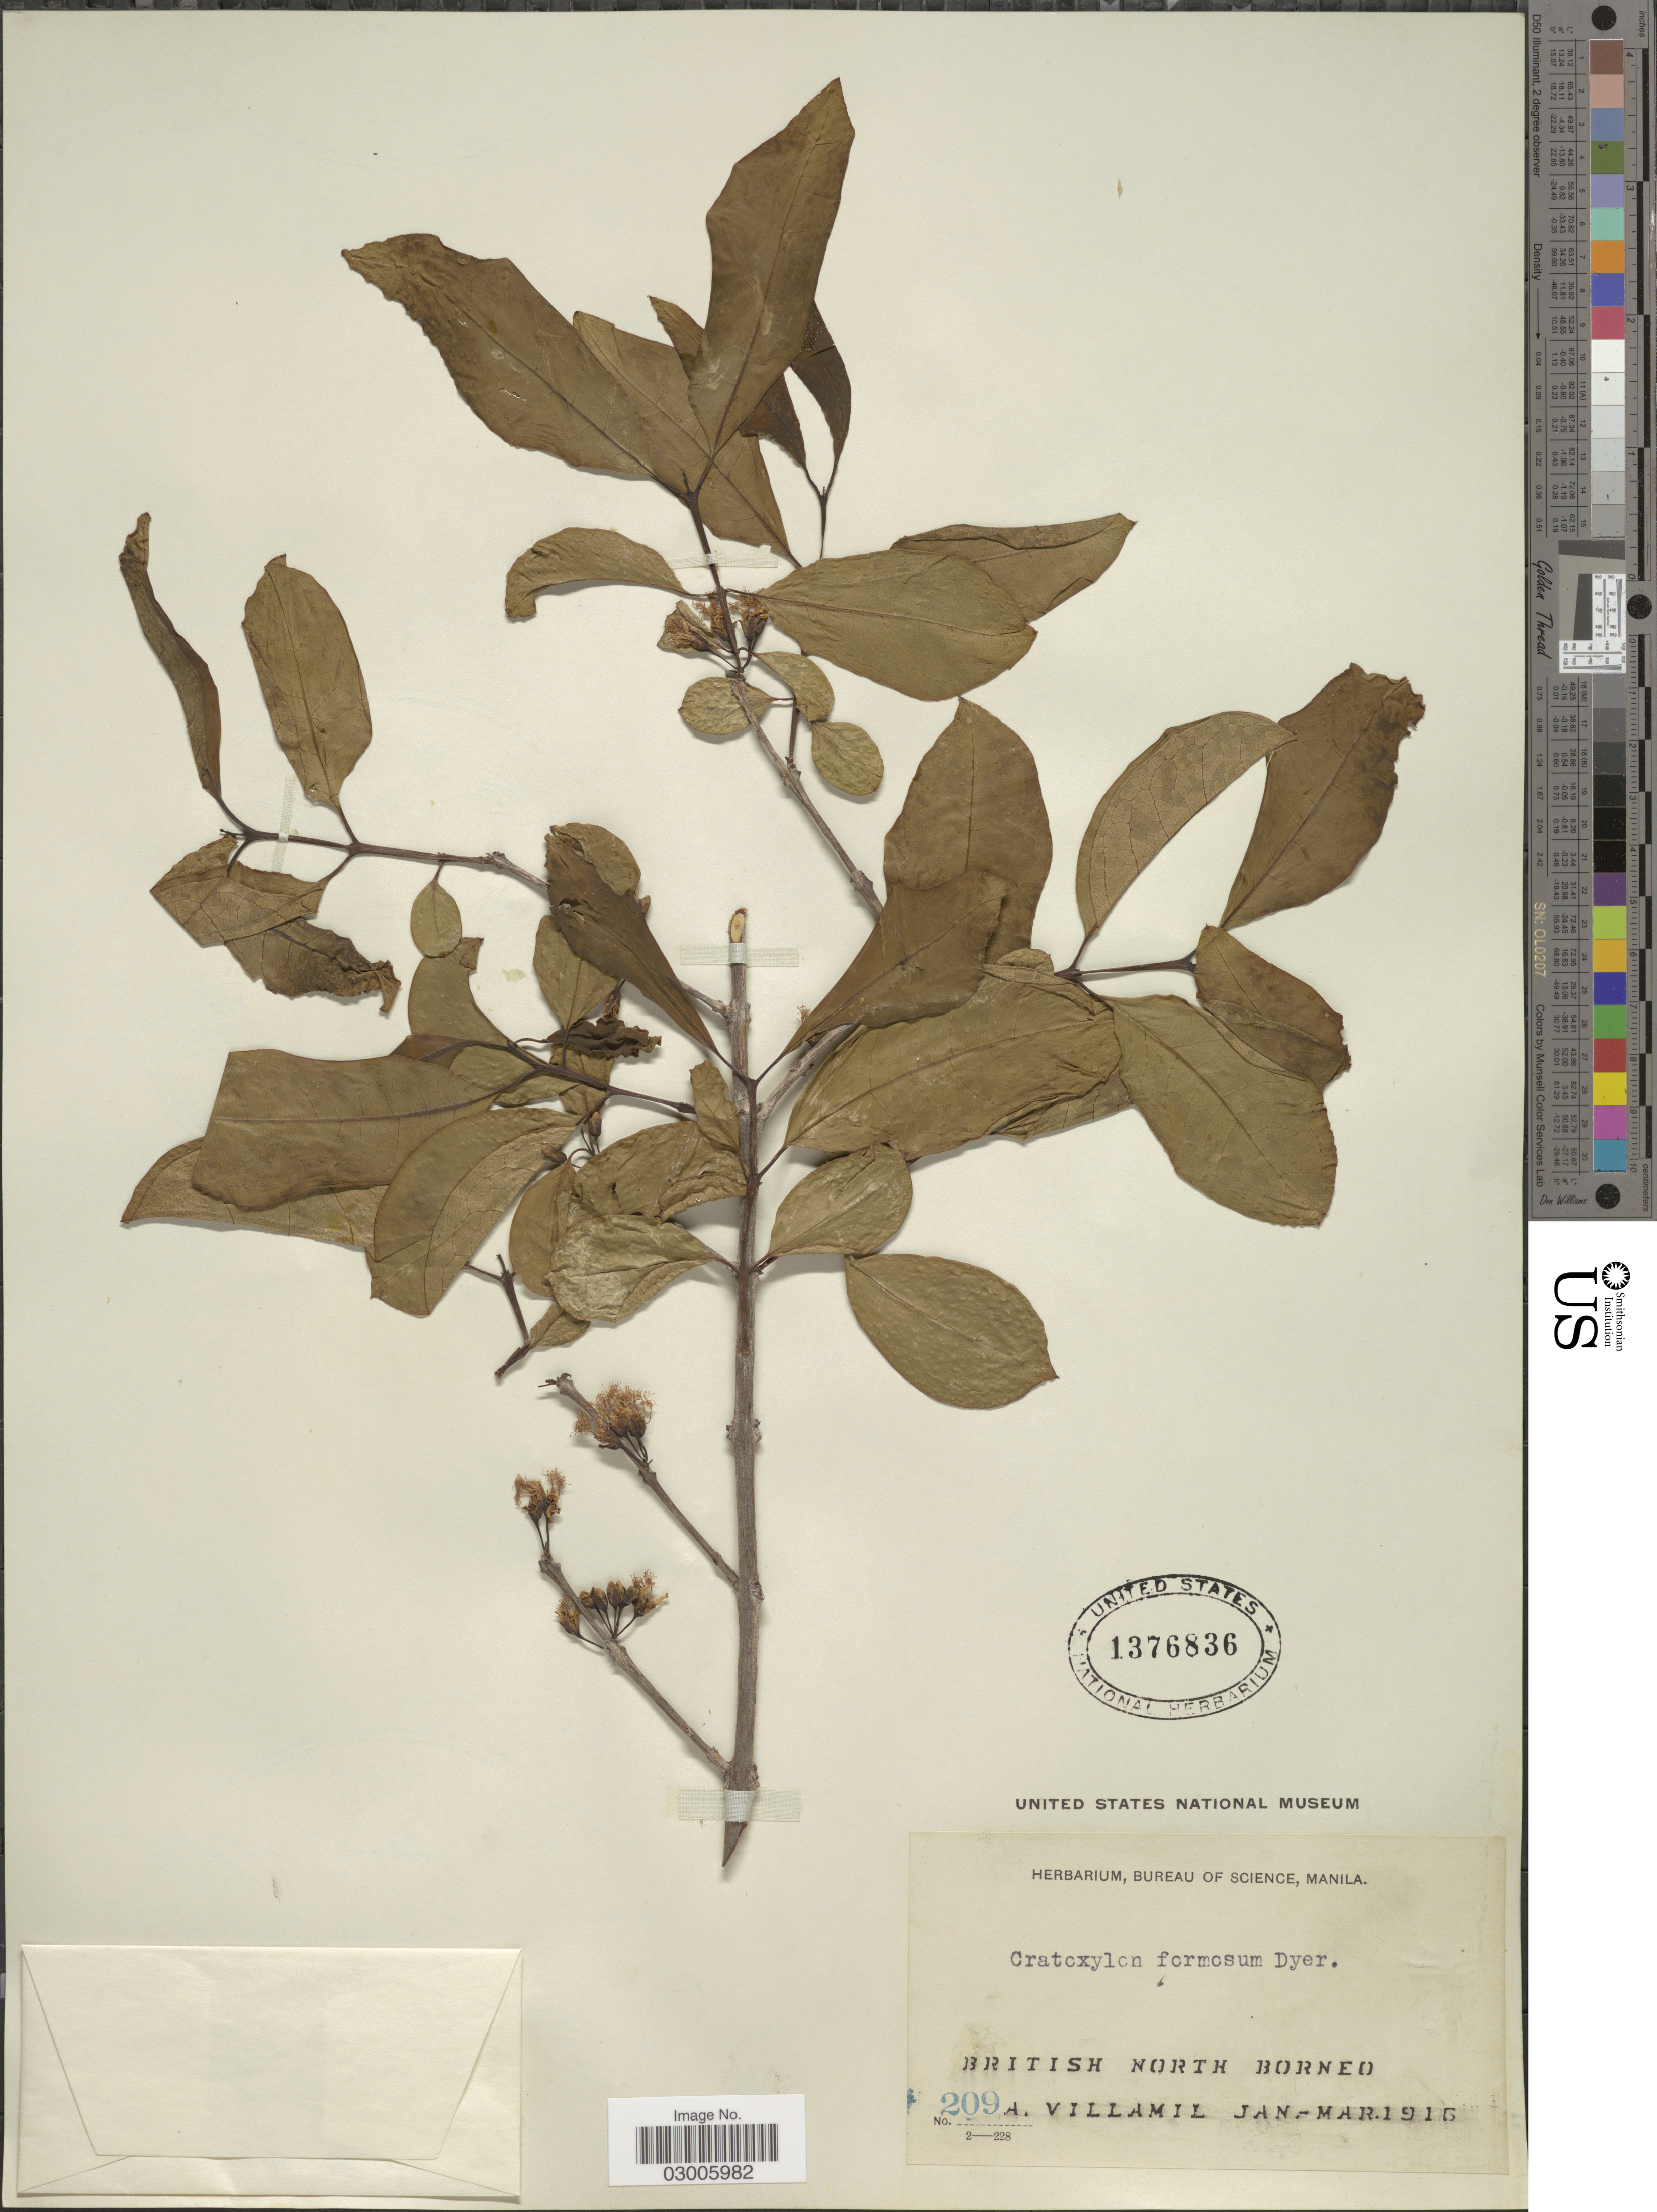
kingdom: Plantae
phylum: Tracheophyta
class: Magnoliopsida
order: Malpighiales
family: Hypericaceae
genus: Cratoxylum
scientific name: Cratoxylum formosum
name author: (Jack) Benth. & Hook. f. ex Dyer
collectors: A. Villamil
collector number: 209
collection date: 1916-01/1916-03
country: Malaysia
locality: British North Borneo.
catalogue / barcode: US 1376836